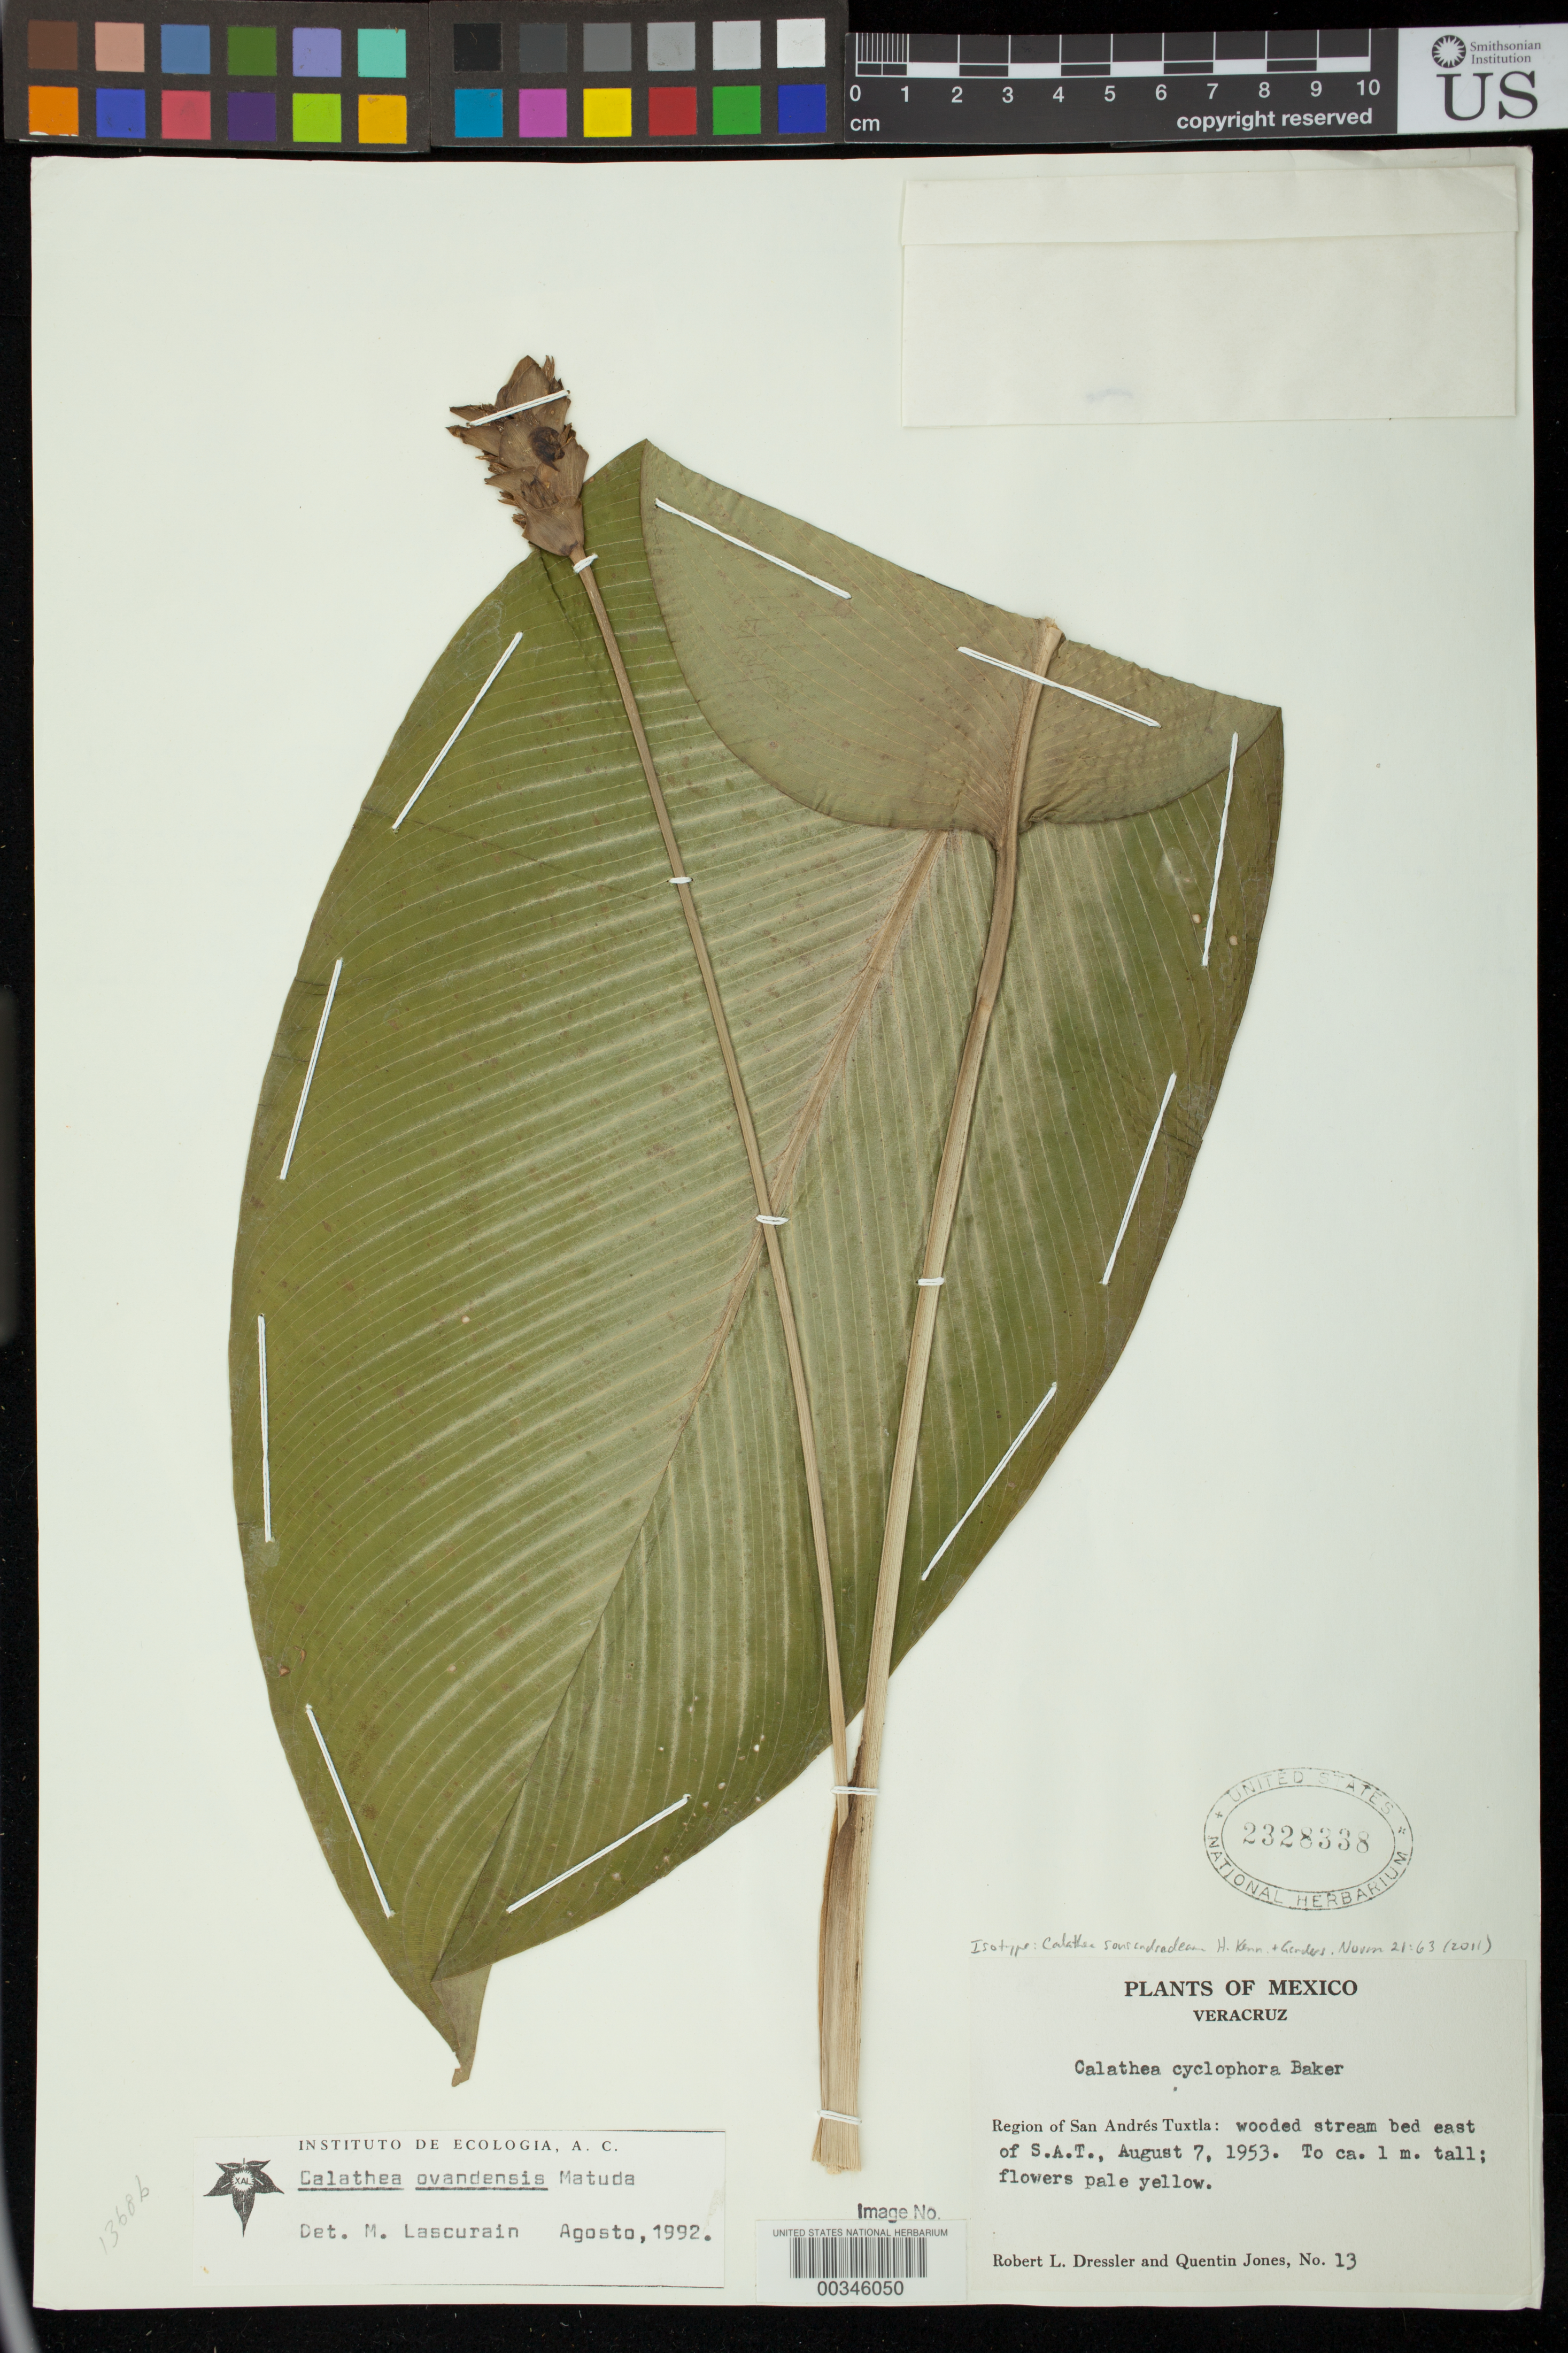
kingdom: Plantae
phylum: Tracheophyta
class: Liliopsida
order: Zingiberales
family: Marantaceae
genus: Calathea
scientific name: Calathea sousandradeana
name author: H. Kenn. & Ganders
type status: Isotype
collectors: R. Dressler & Q. Jones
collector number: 13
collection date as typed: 07 Aug 1953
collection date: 1953-08-07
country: Mexico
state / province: Veracruz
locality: Region of San Andrés Tuxtla: wooded stream bed east of S.A.T.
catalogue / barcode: US 2328338